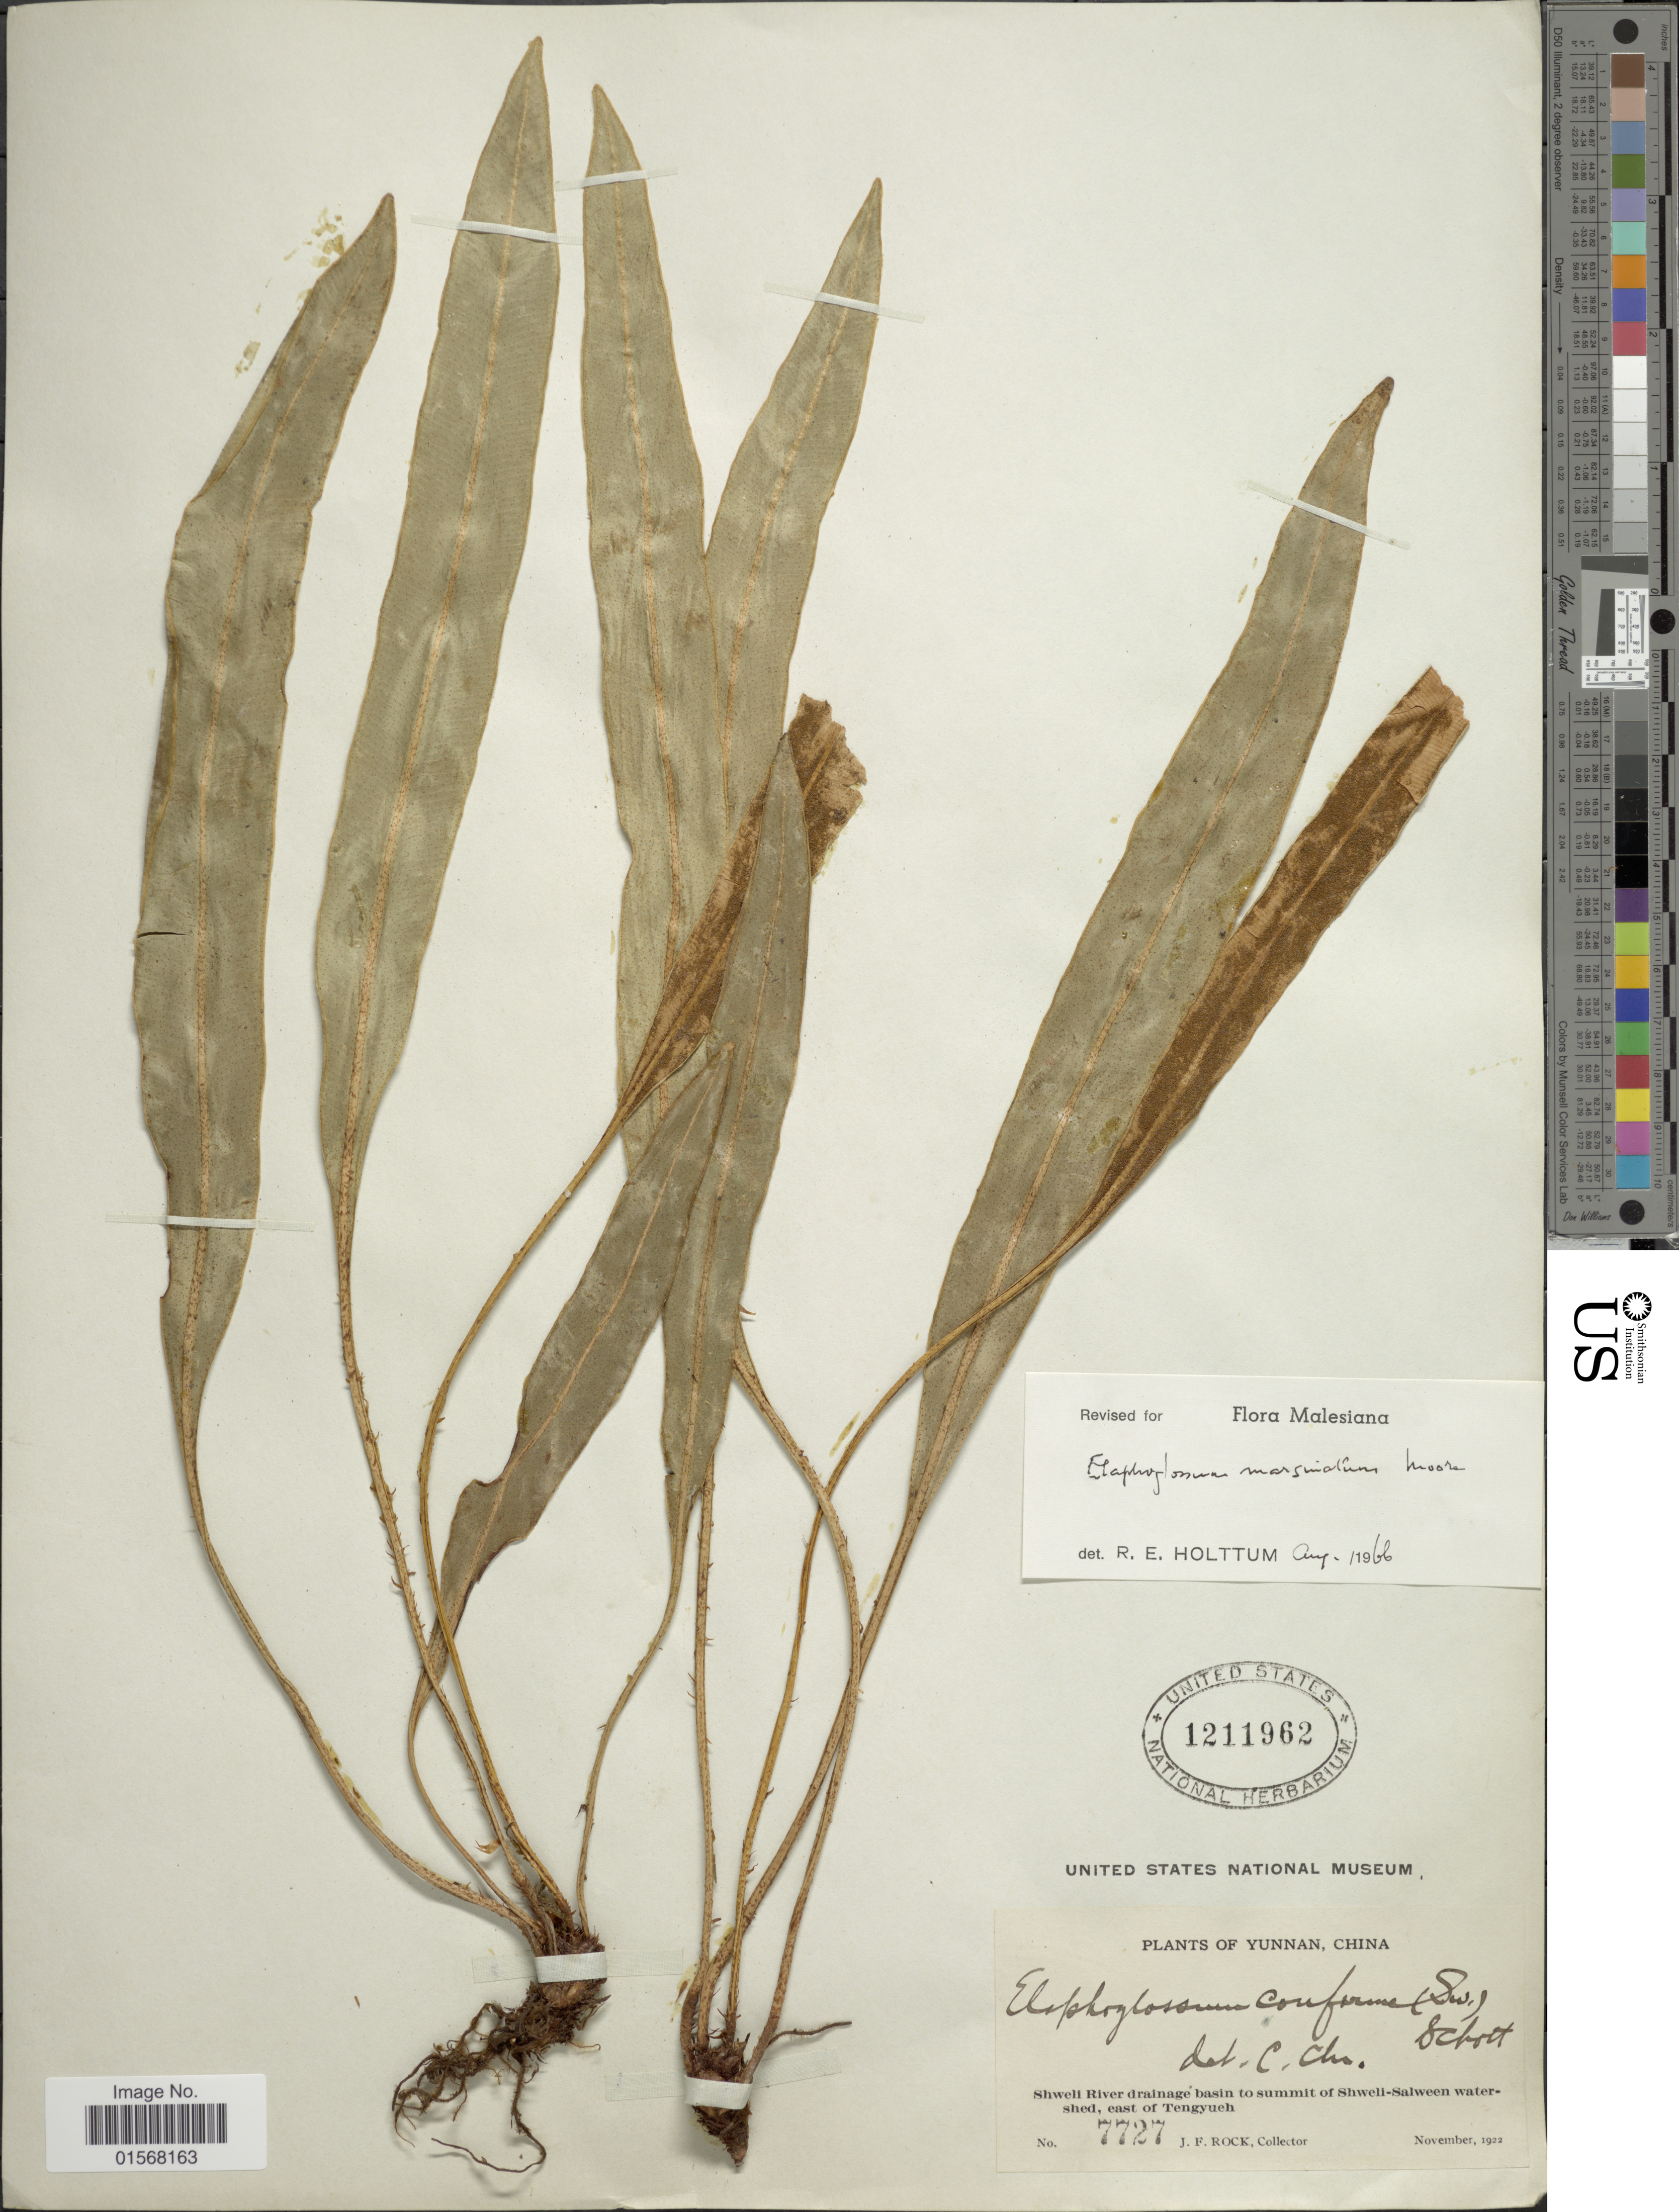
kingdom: Plantae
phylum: Tracheophyta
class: Polypodiopsida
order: Polypodiales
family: Dryopteridaceae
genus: Elaphoglossum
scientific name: Elaphoglossum marginatum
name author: (Wall. ex Fée) T. Moore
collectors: J. Rock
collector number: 7727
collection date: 1922-11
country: China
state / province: Yunnan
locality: Yunnan, Shweli River drainage basin to summit of Shweli-Salween watershed, east of Tengyueh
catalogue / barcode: US 1211962